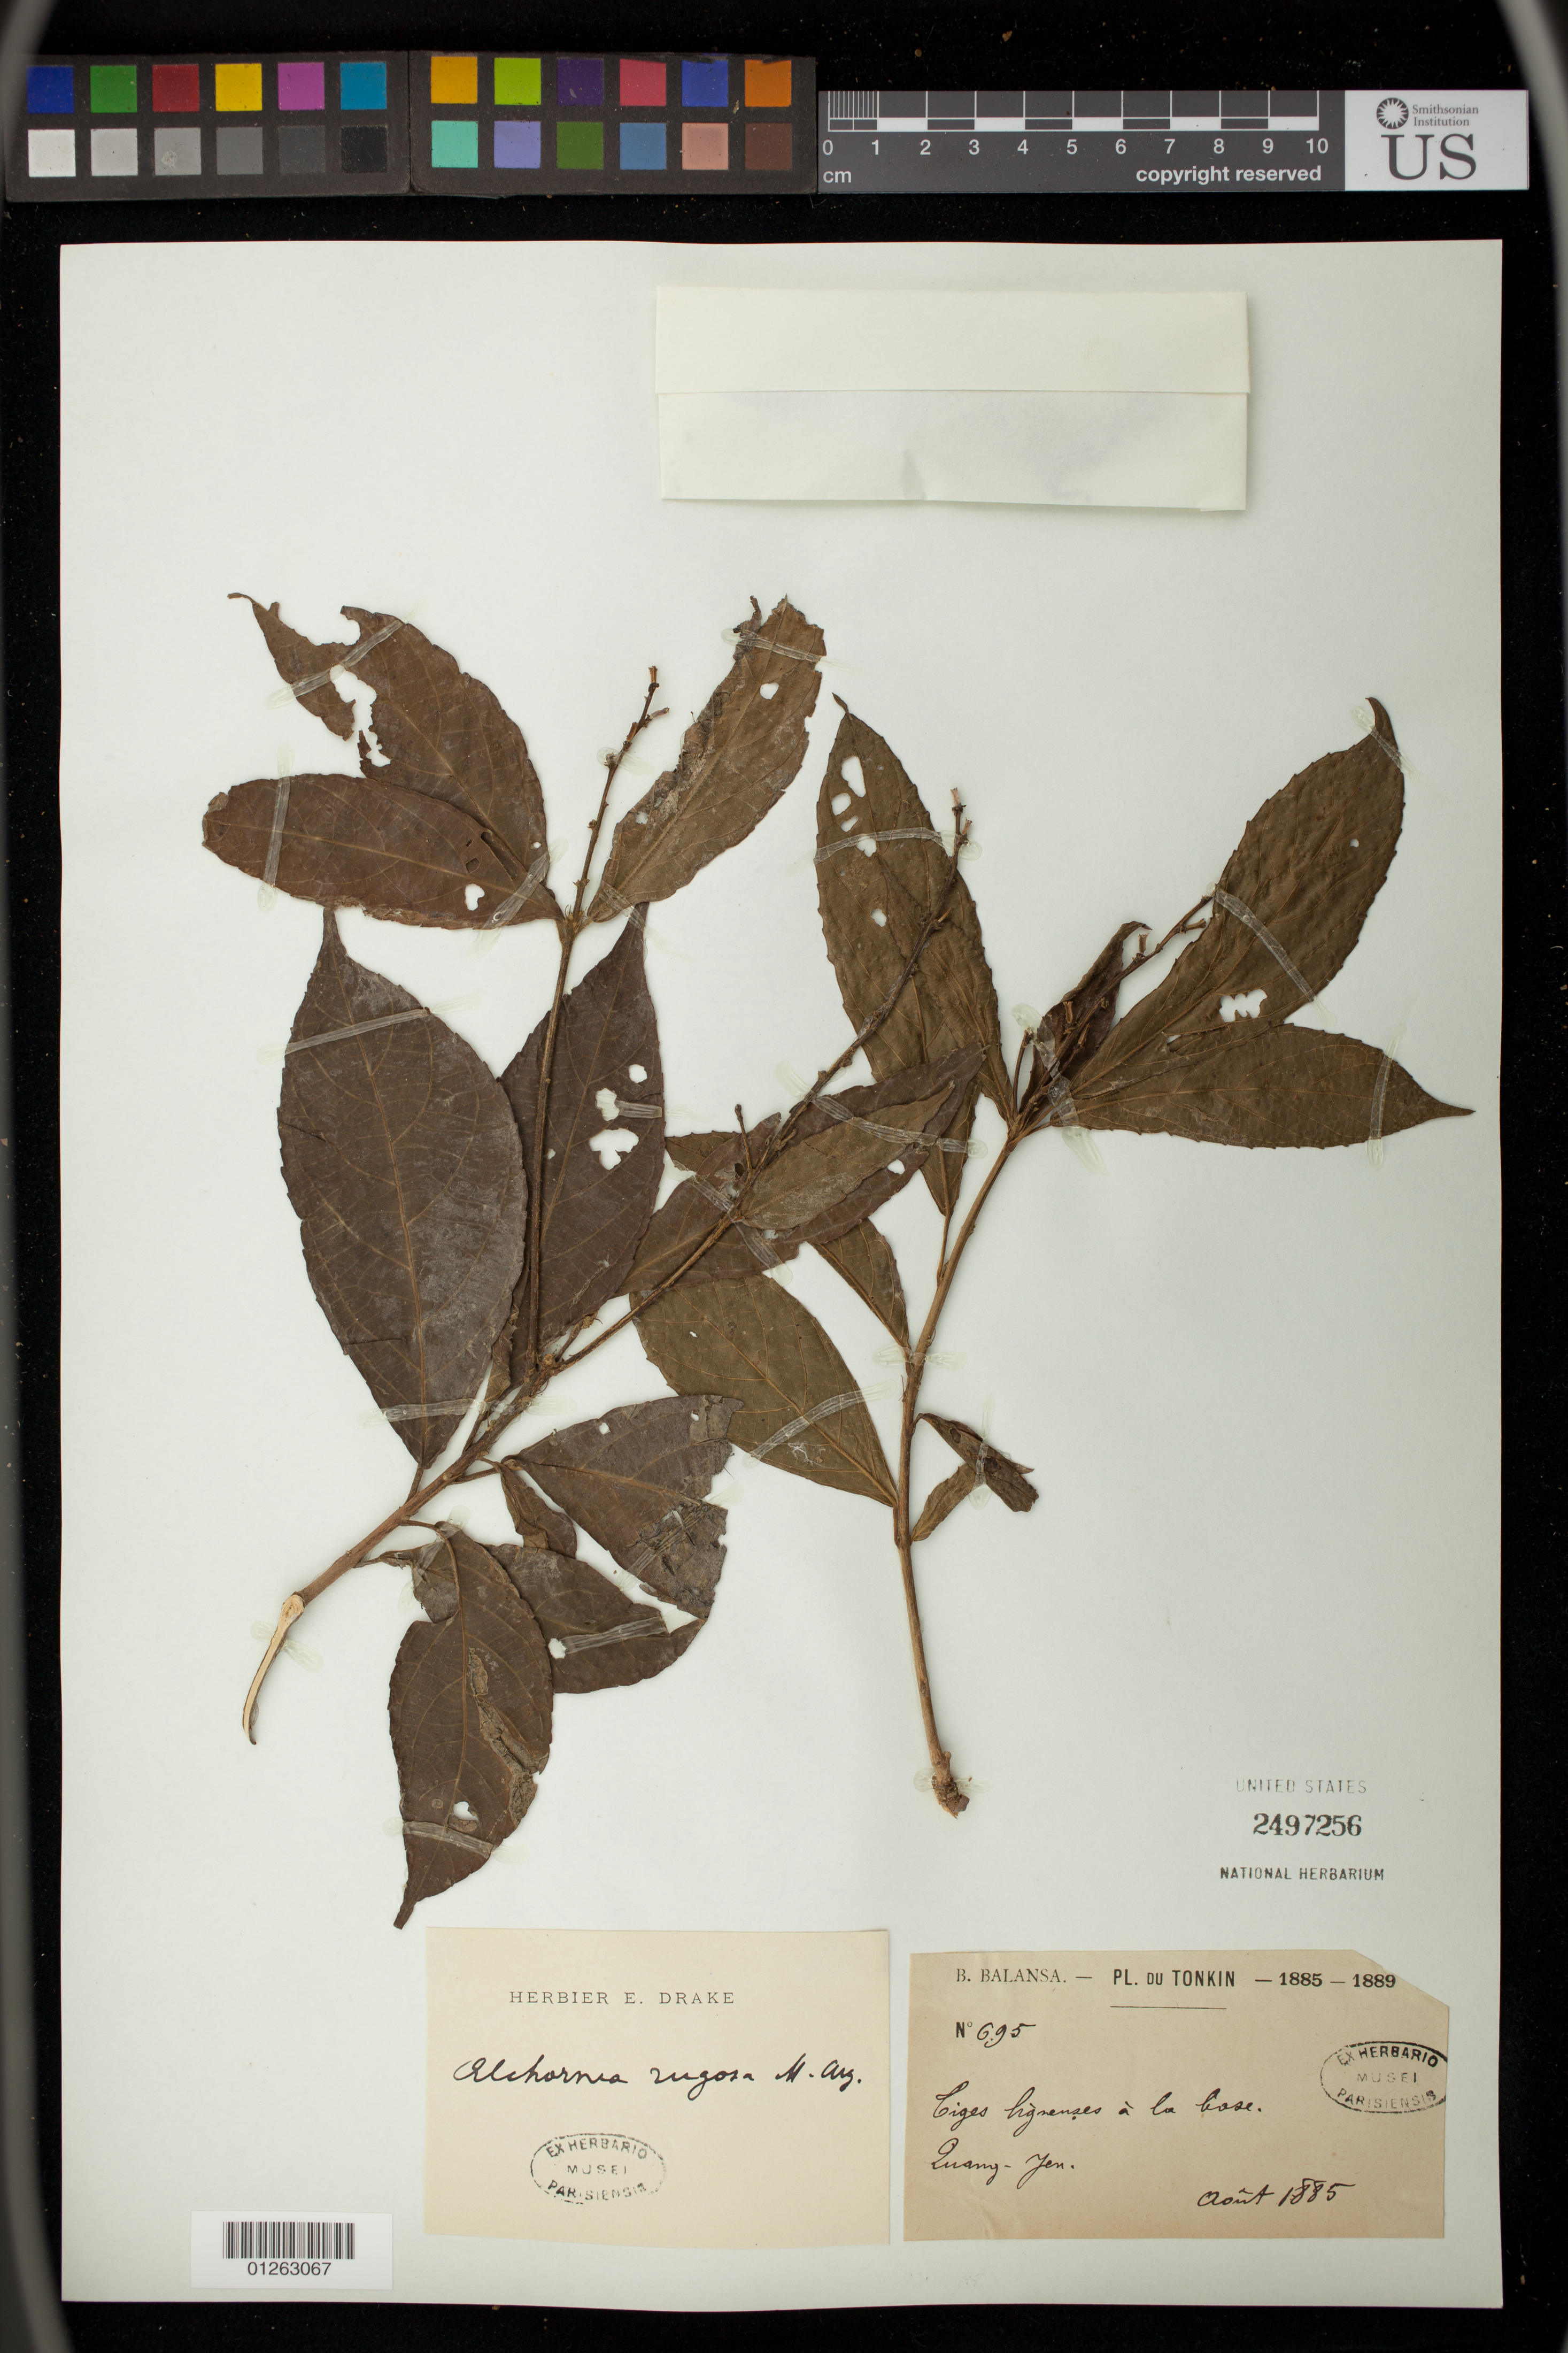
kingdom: Plantae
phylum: Tracheophyta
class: Magnoliopsida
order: Malpighiales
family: Euphorbiaceae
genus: Alchornea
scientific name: Alchornea rugosa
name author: (Lour.) Müll. Arg.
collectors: B. Balansa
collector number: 695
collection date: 1885-08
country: Vietnam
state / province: Quang Ninh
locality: Qu?ng Yên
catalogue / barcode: US 2497256